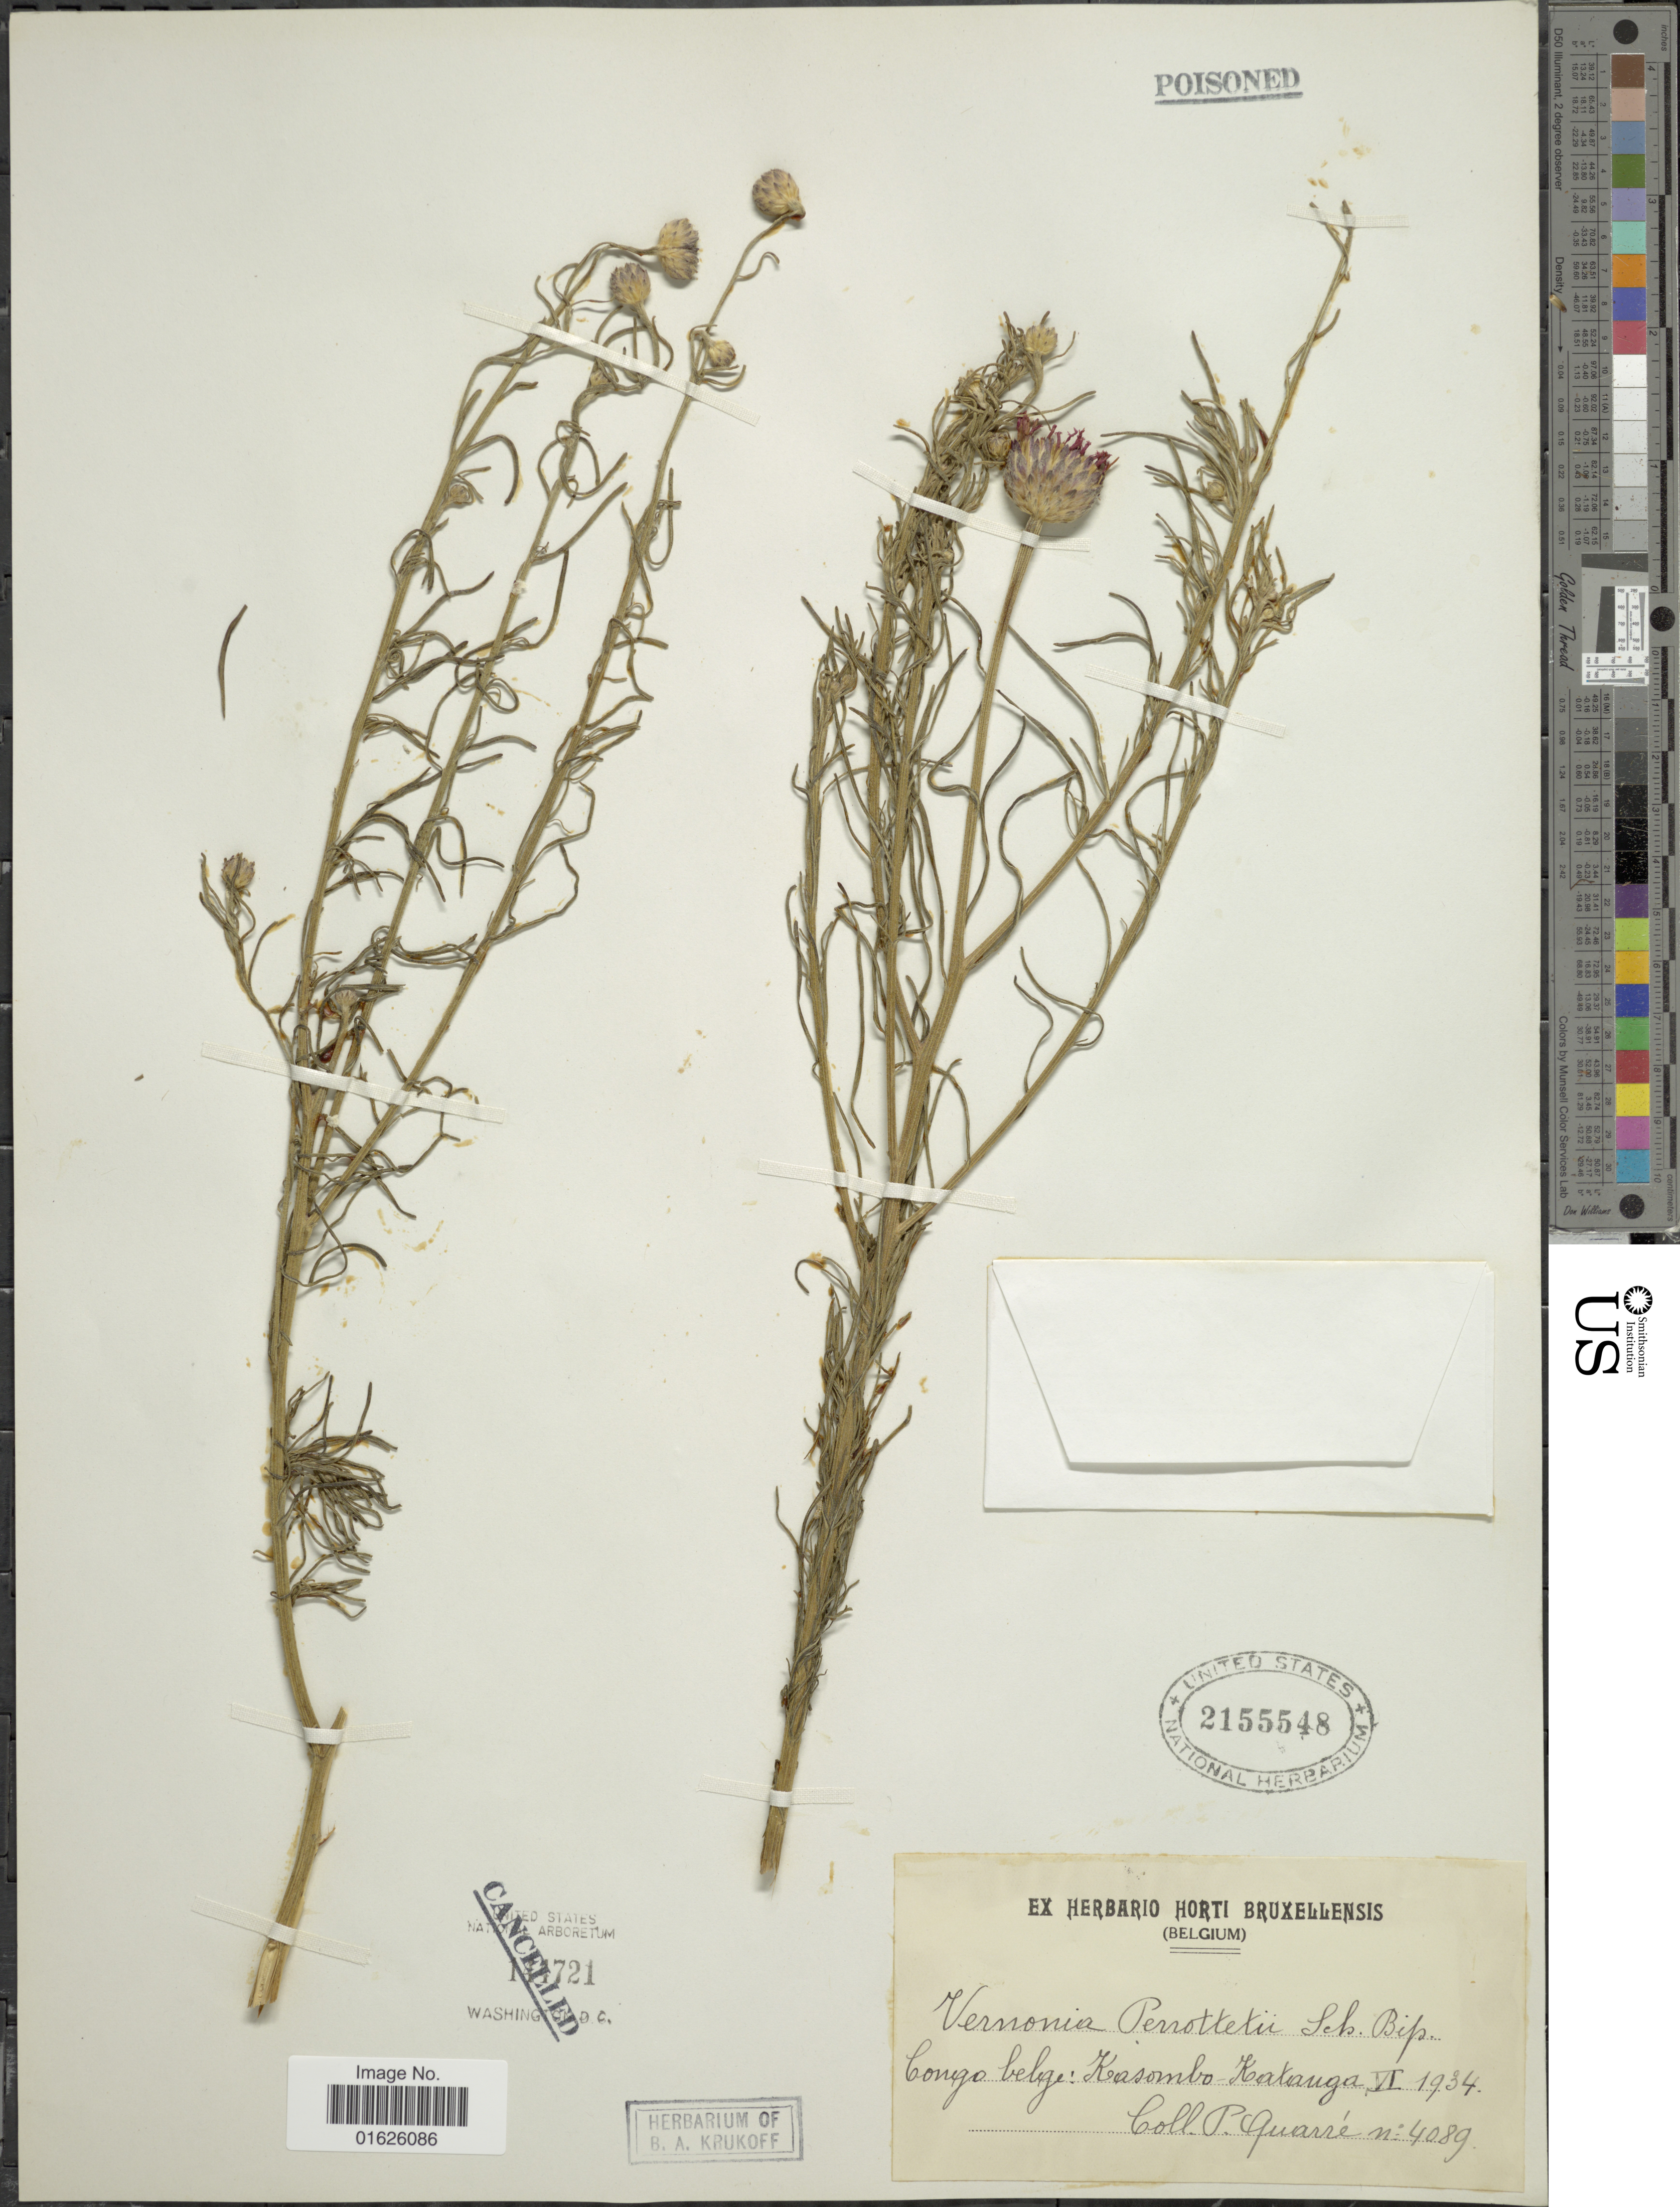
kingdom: Plantae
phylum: Tracheophyta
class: Magnoliopsida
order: Asterales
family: Asteraceae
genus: Polydora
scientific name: Polydora serratuloides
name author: (DC.) H. Rob.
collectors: P. Quarre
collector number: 4089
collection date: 1934-06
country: Congo, Democratic Republic of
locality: Congo Belge: Kasombo Katanga.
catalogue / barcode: US 2155548